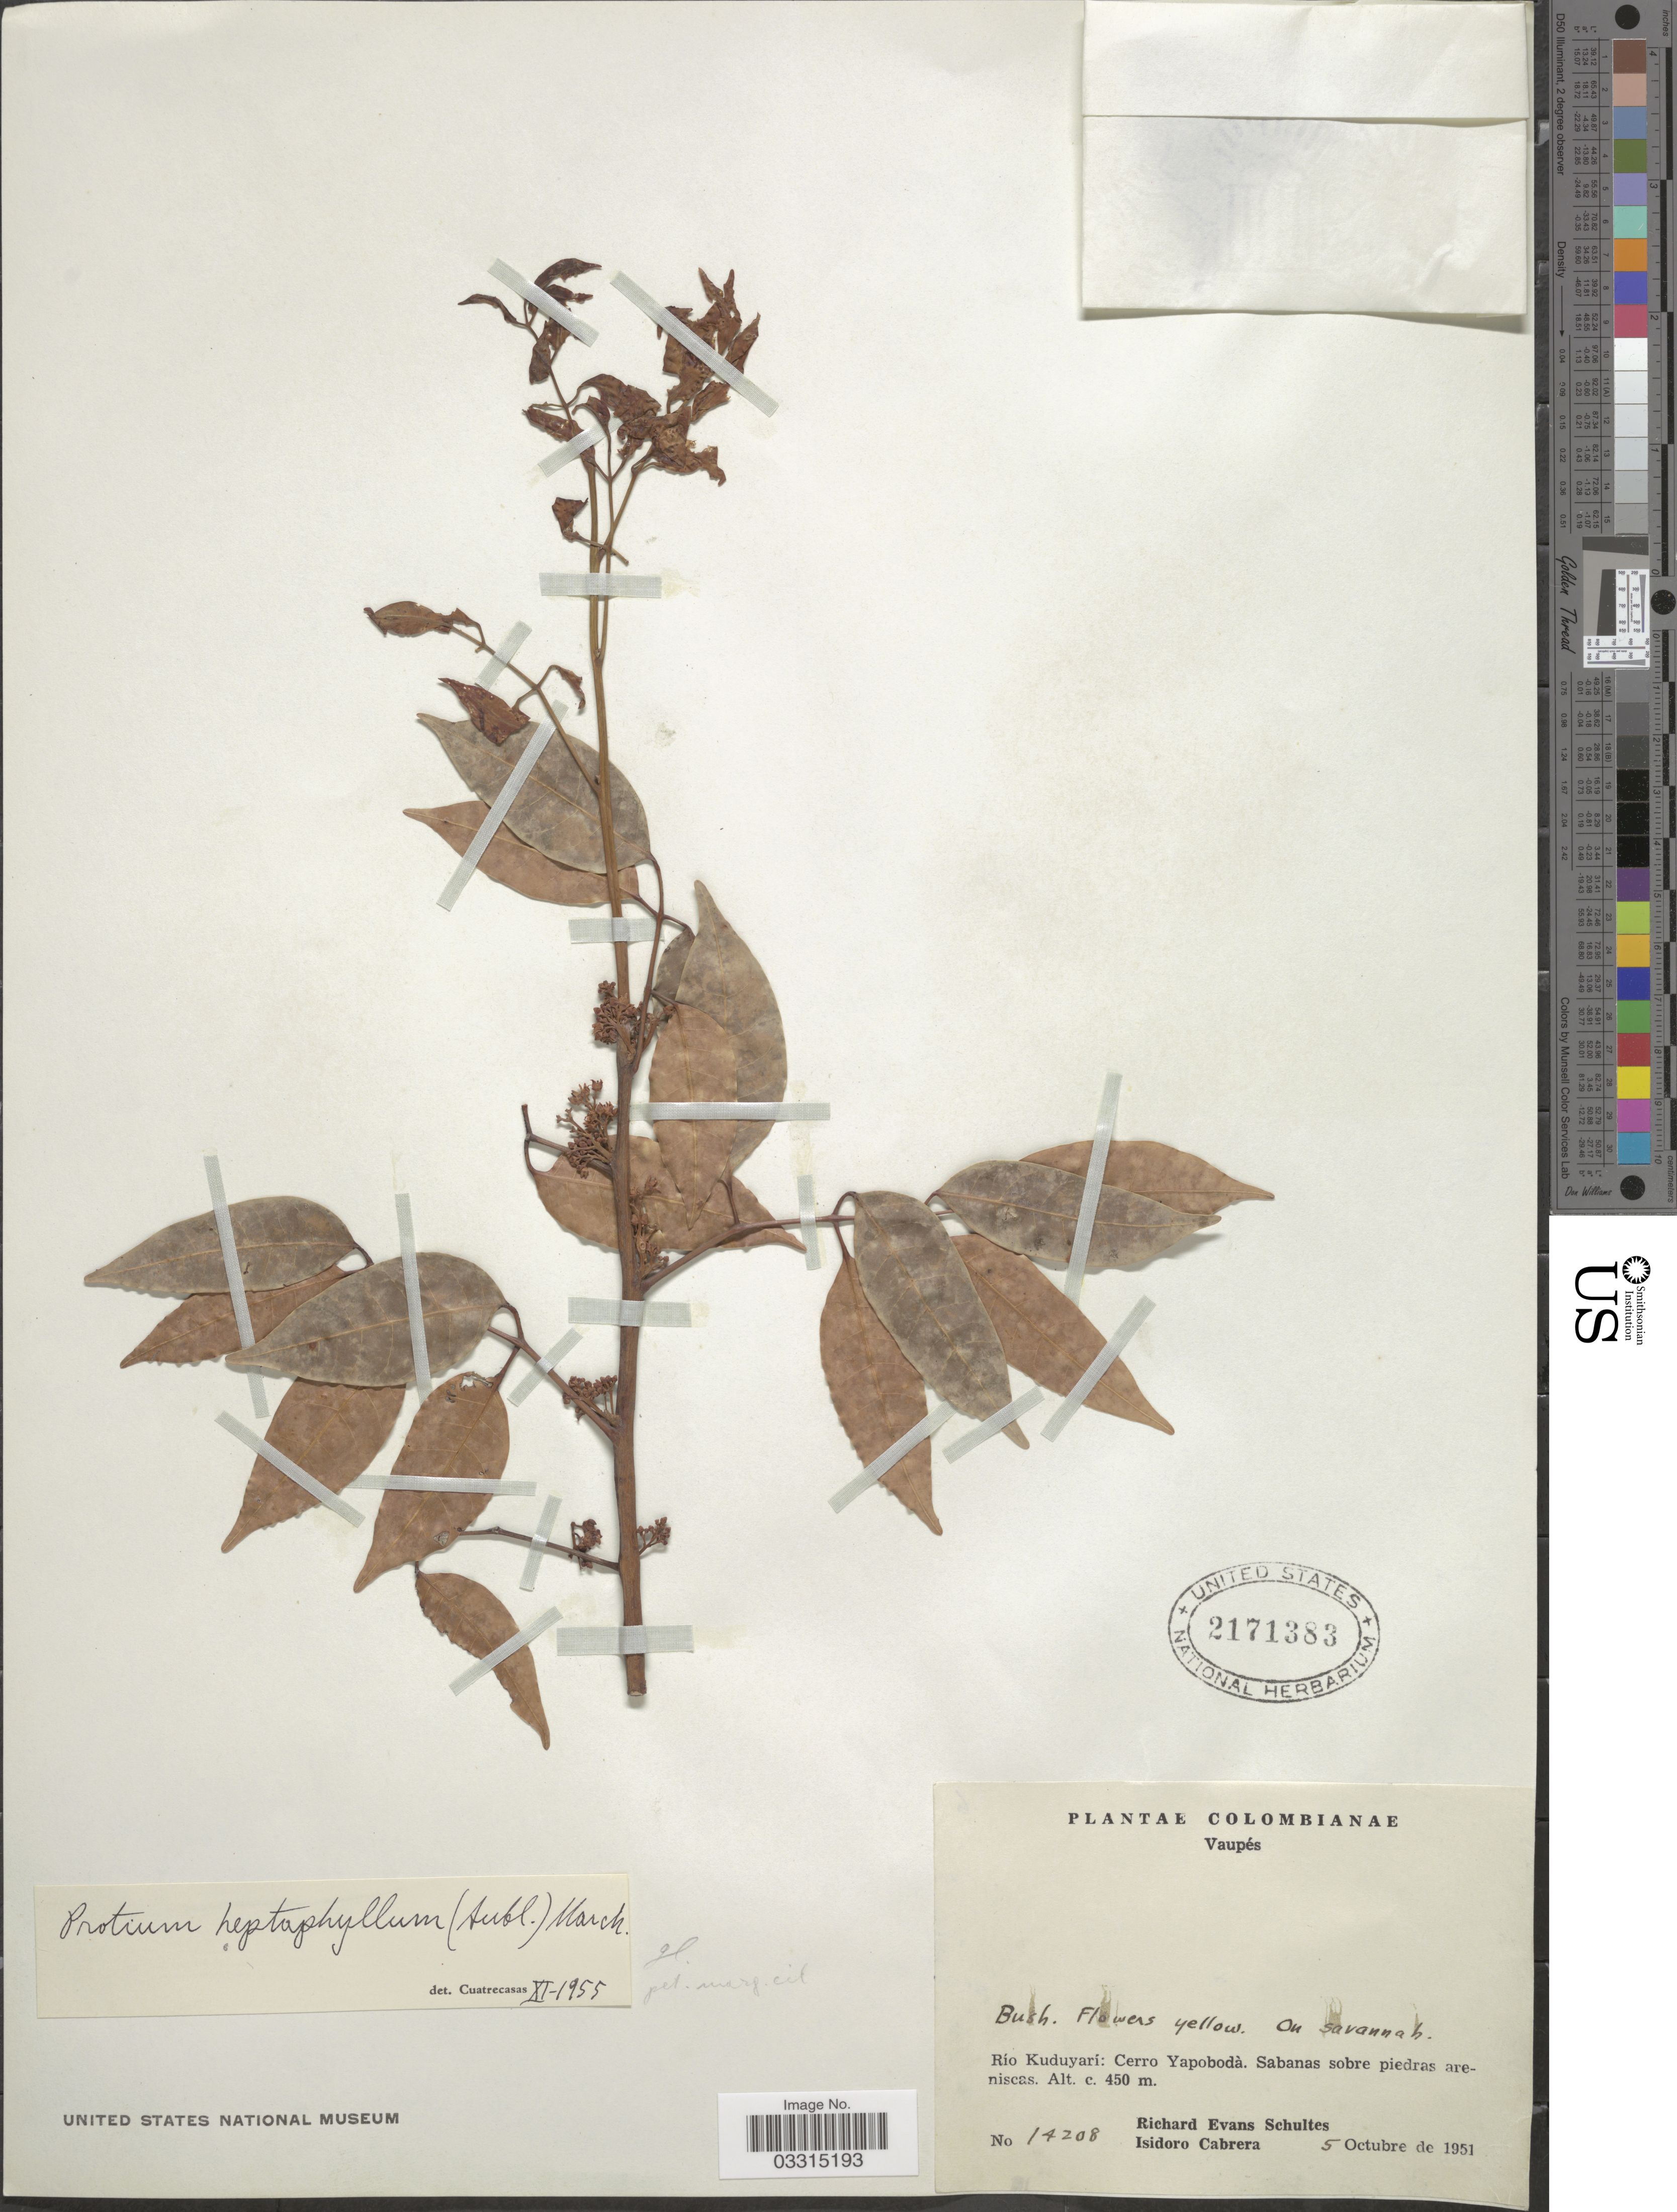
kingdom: Plantae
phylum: Tracheophyta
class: Magnoliopsida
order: Sapindales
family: Burseraceae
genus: Protium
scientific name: Protium heptaphyllum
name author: (Aubl.) Marchand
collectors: R. E. Schultes & I. Cabrera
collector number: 14208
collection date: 1951-10-05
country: Colombia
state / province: Vaupés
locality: Río Kuduyarí: Cerro Yapobodá.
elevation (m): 450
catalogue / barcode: US 2171383